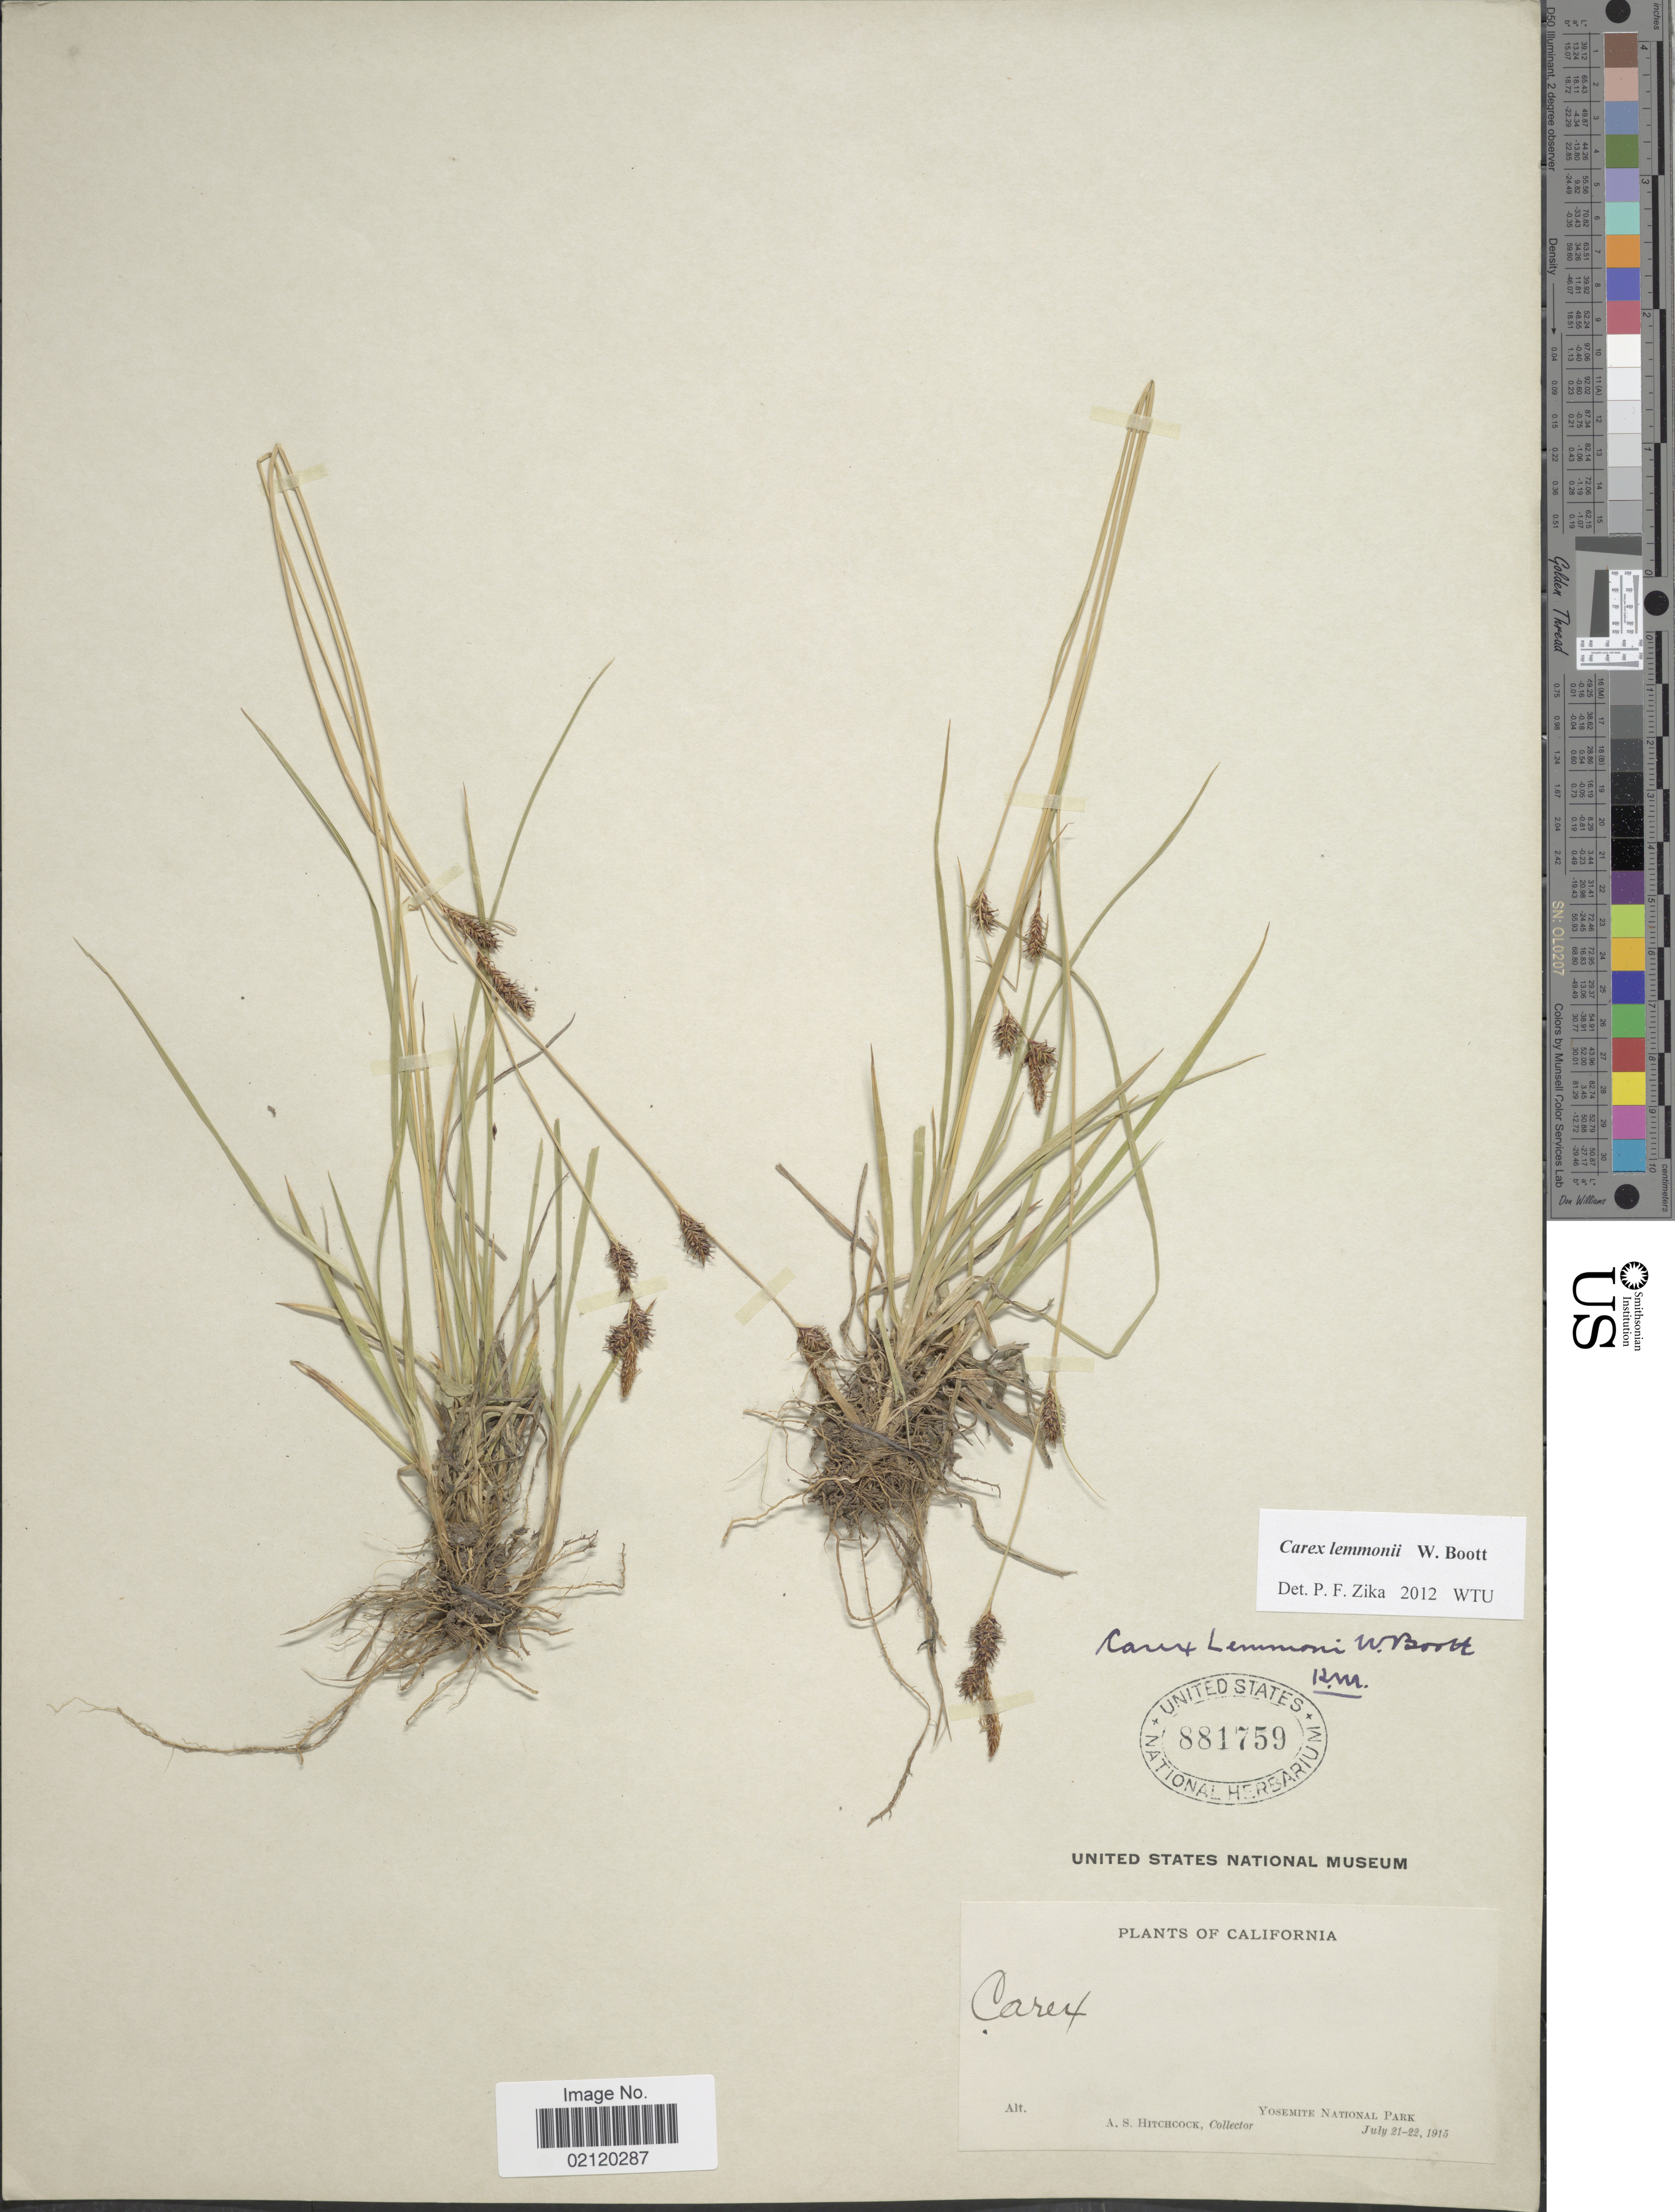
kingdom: Plantae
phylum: Tracheophyta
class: Liliopsida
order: Poales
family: Cyperaceae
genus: Carex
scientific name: Carex lemmonii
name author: W. Boott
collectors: A. S. Hitchcock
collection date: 1915-07-21/1915-07-22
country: United States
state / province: California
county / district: Mariposa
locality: Yosemite National Park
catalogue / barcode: US 881759